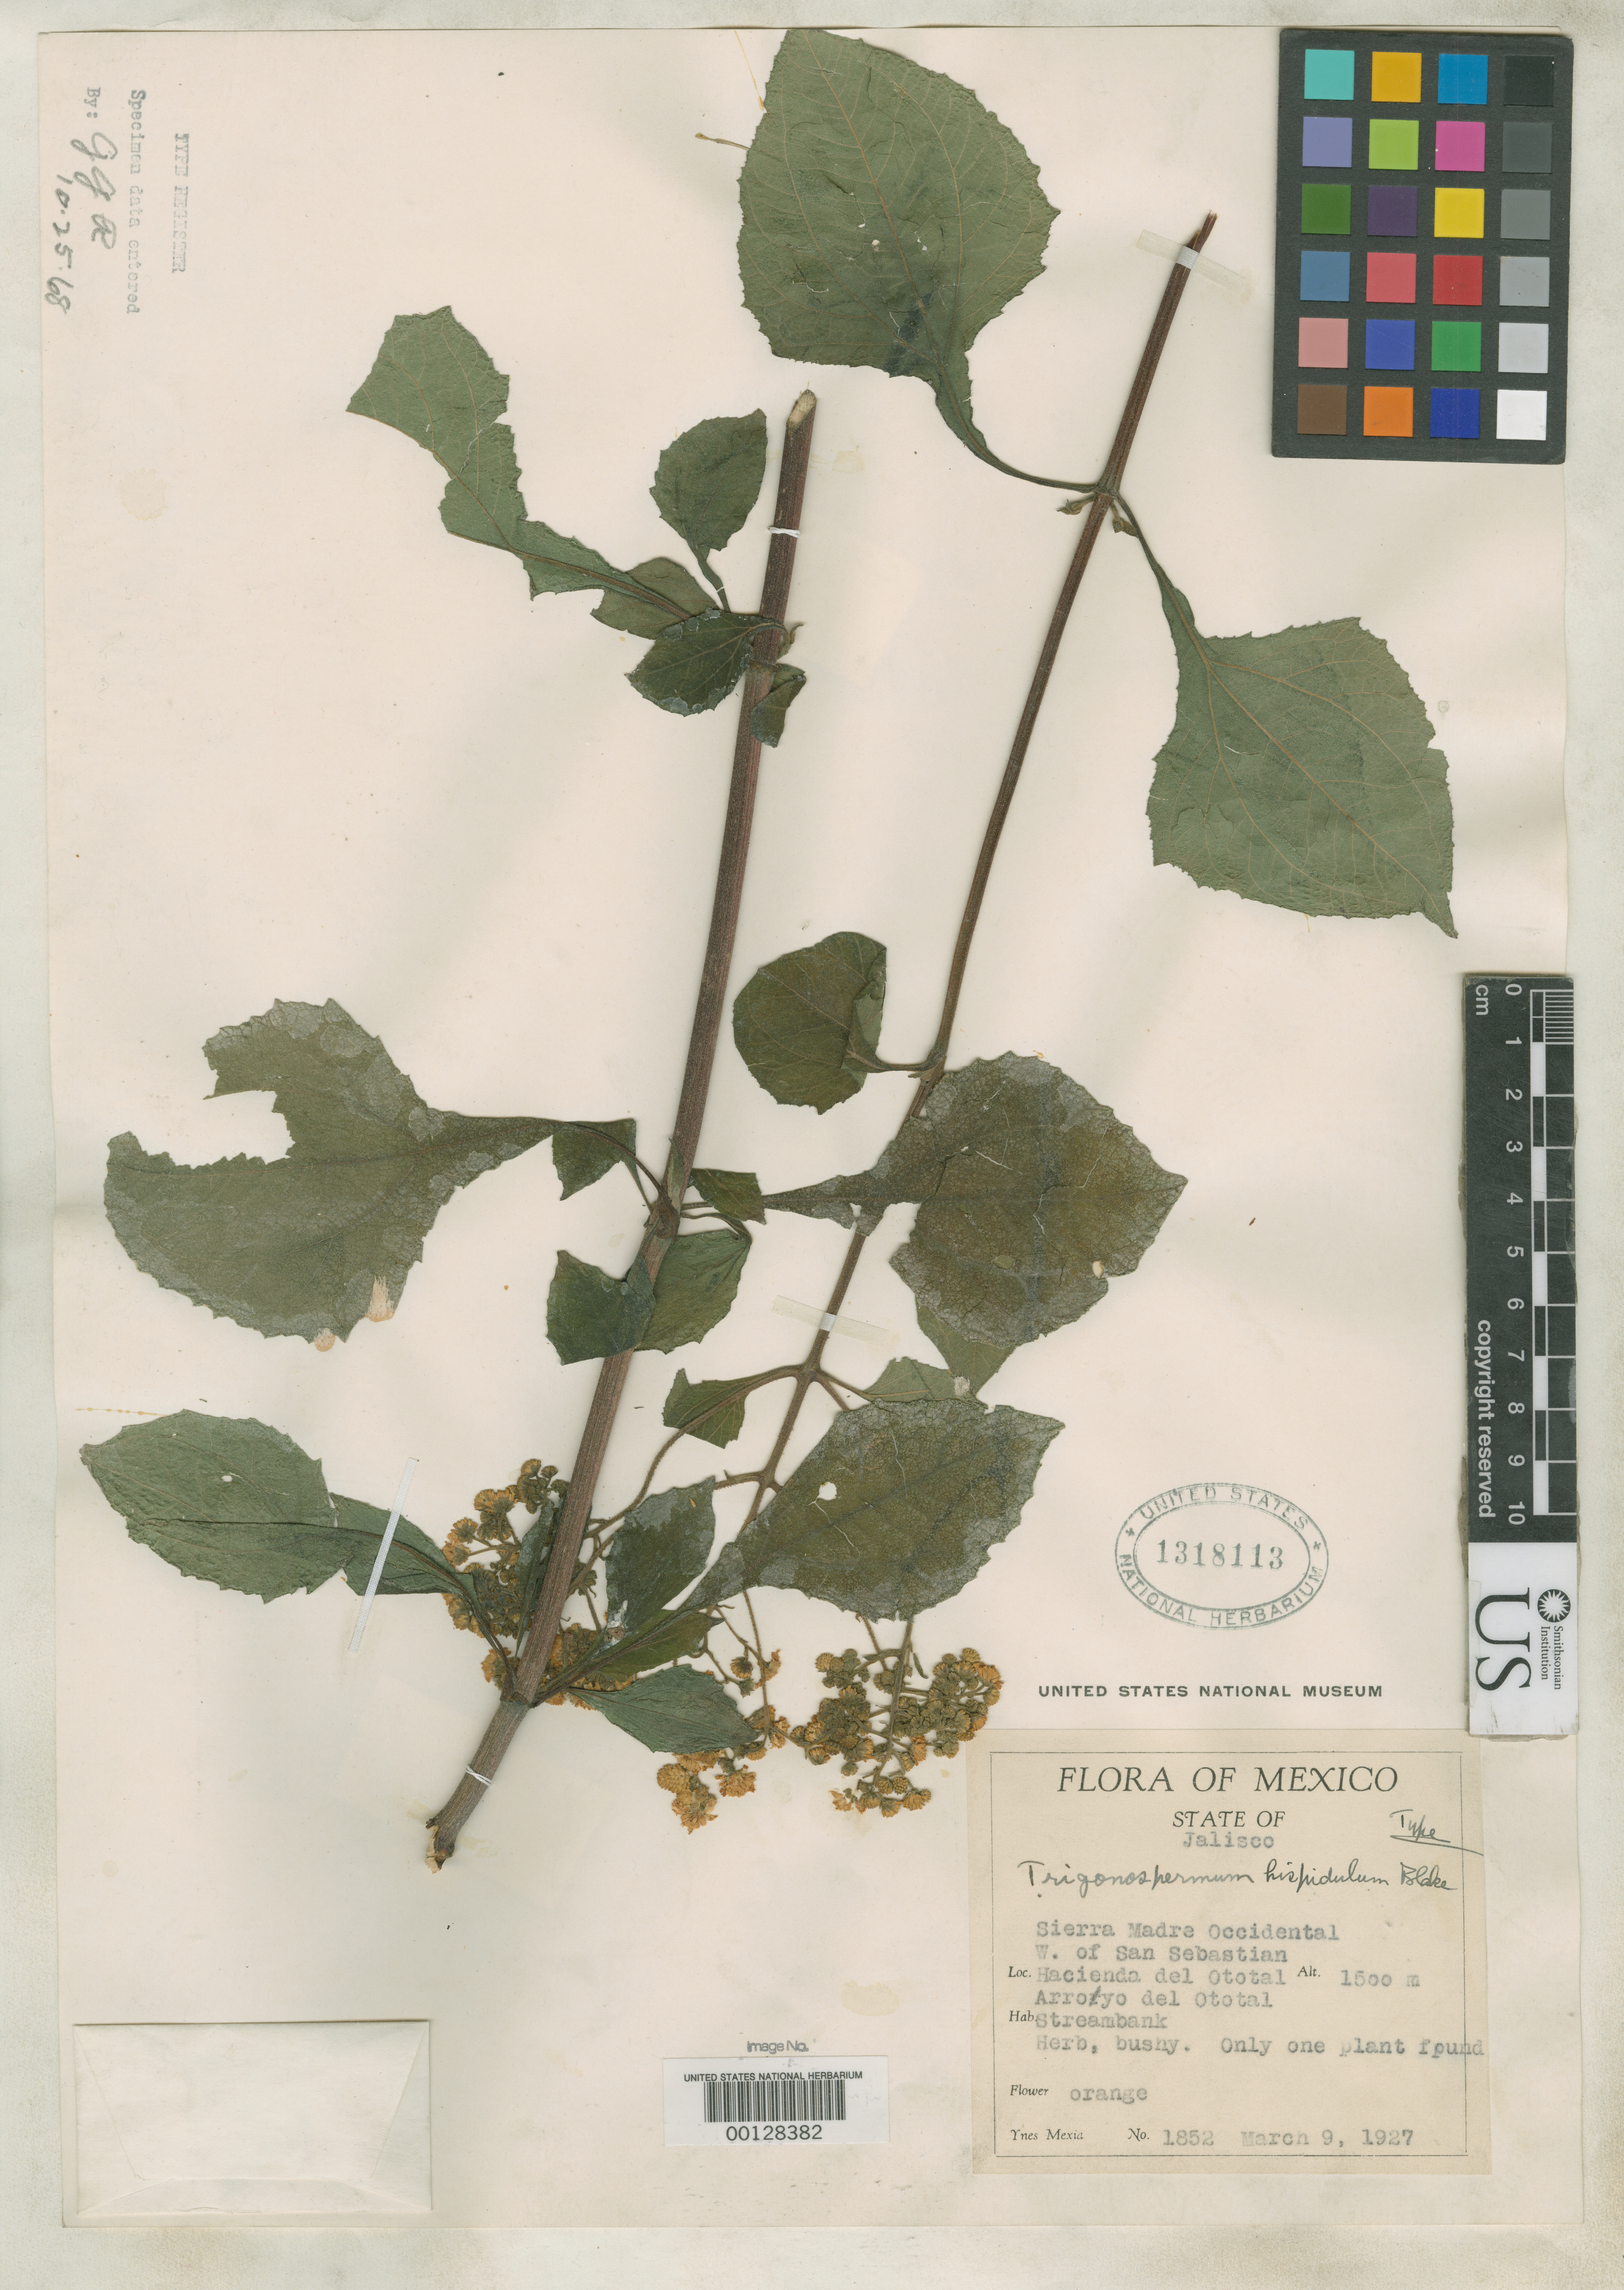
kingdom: Plantae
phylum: Tracheophyta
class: Magnoliopsida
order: Asterales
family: Asteraceae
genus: Trigonospermum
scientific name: Trigonospermum hispidulum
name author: S.F. Blake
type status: Holotype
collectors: Y. Mexia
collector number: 1852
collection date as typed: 09 Mar 1927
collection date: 1927-03-09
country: Mexico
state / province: Jalisco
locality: W of San Sebastian, Hacienda de Ototal, Arroyo de Orotal, Sierra Madre Occidental.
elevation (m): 1500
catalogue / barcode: US 1318113